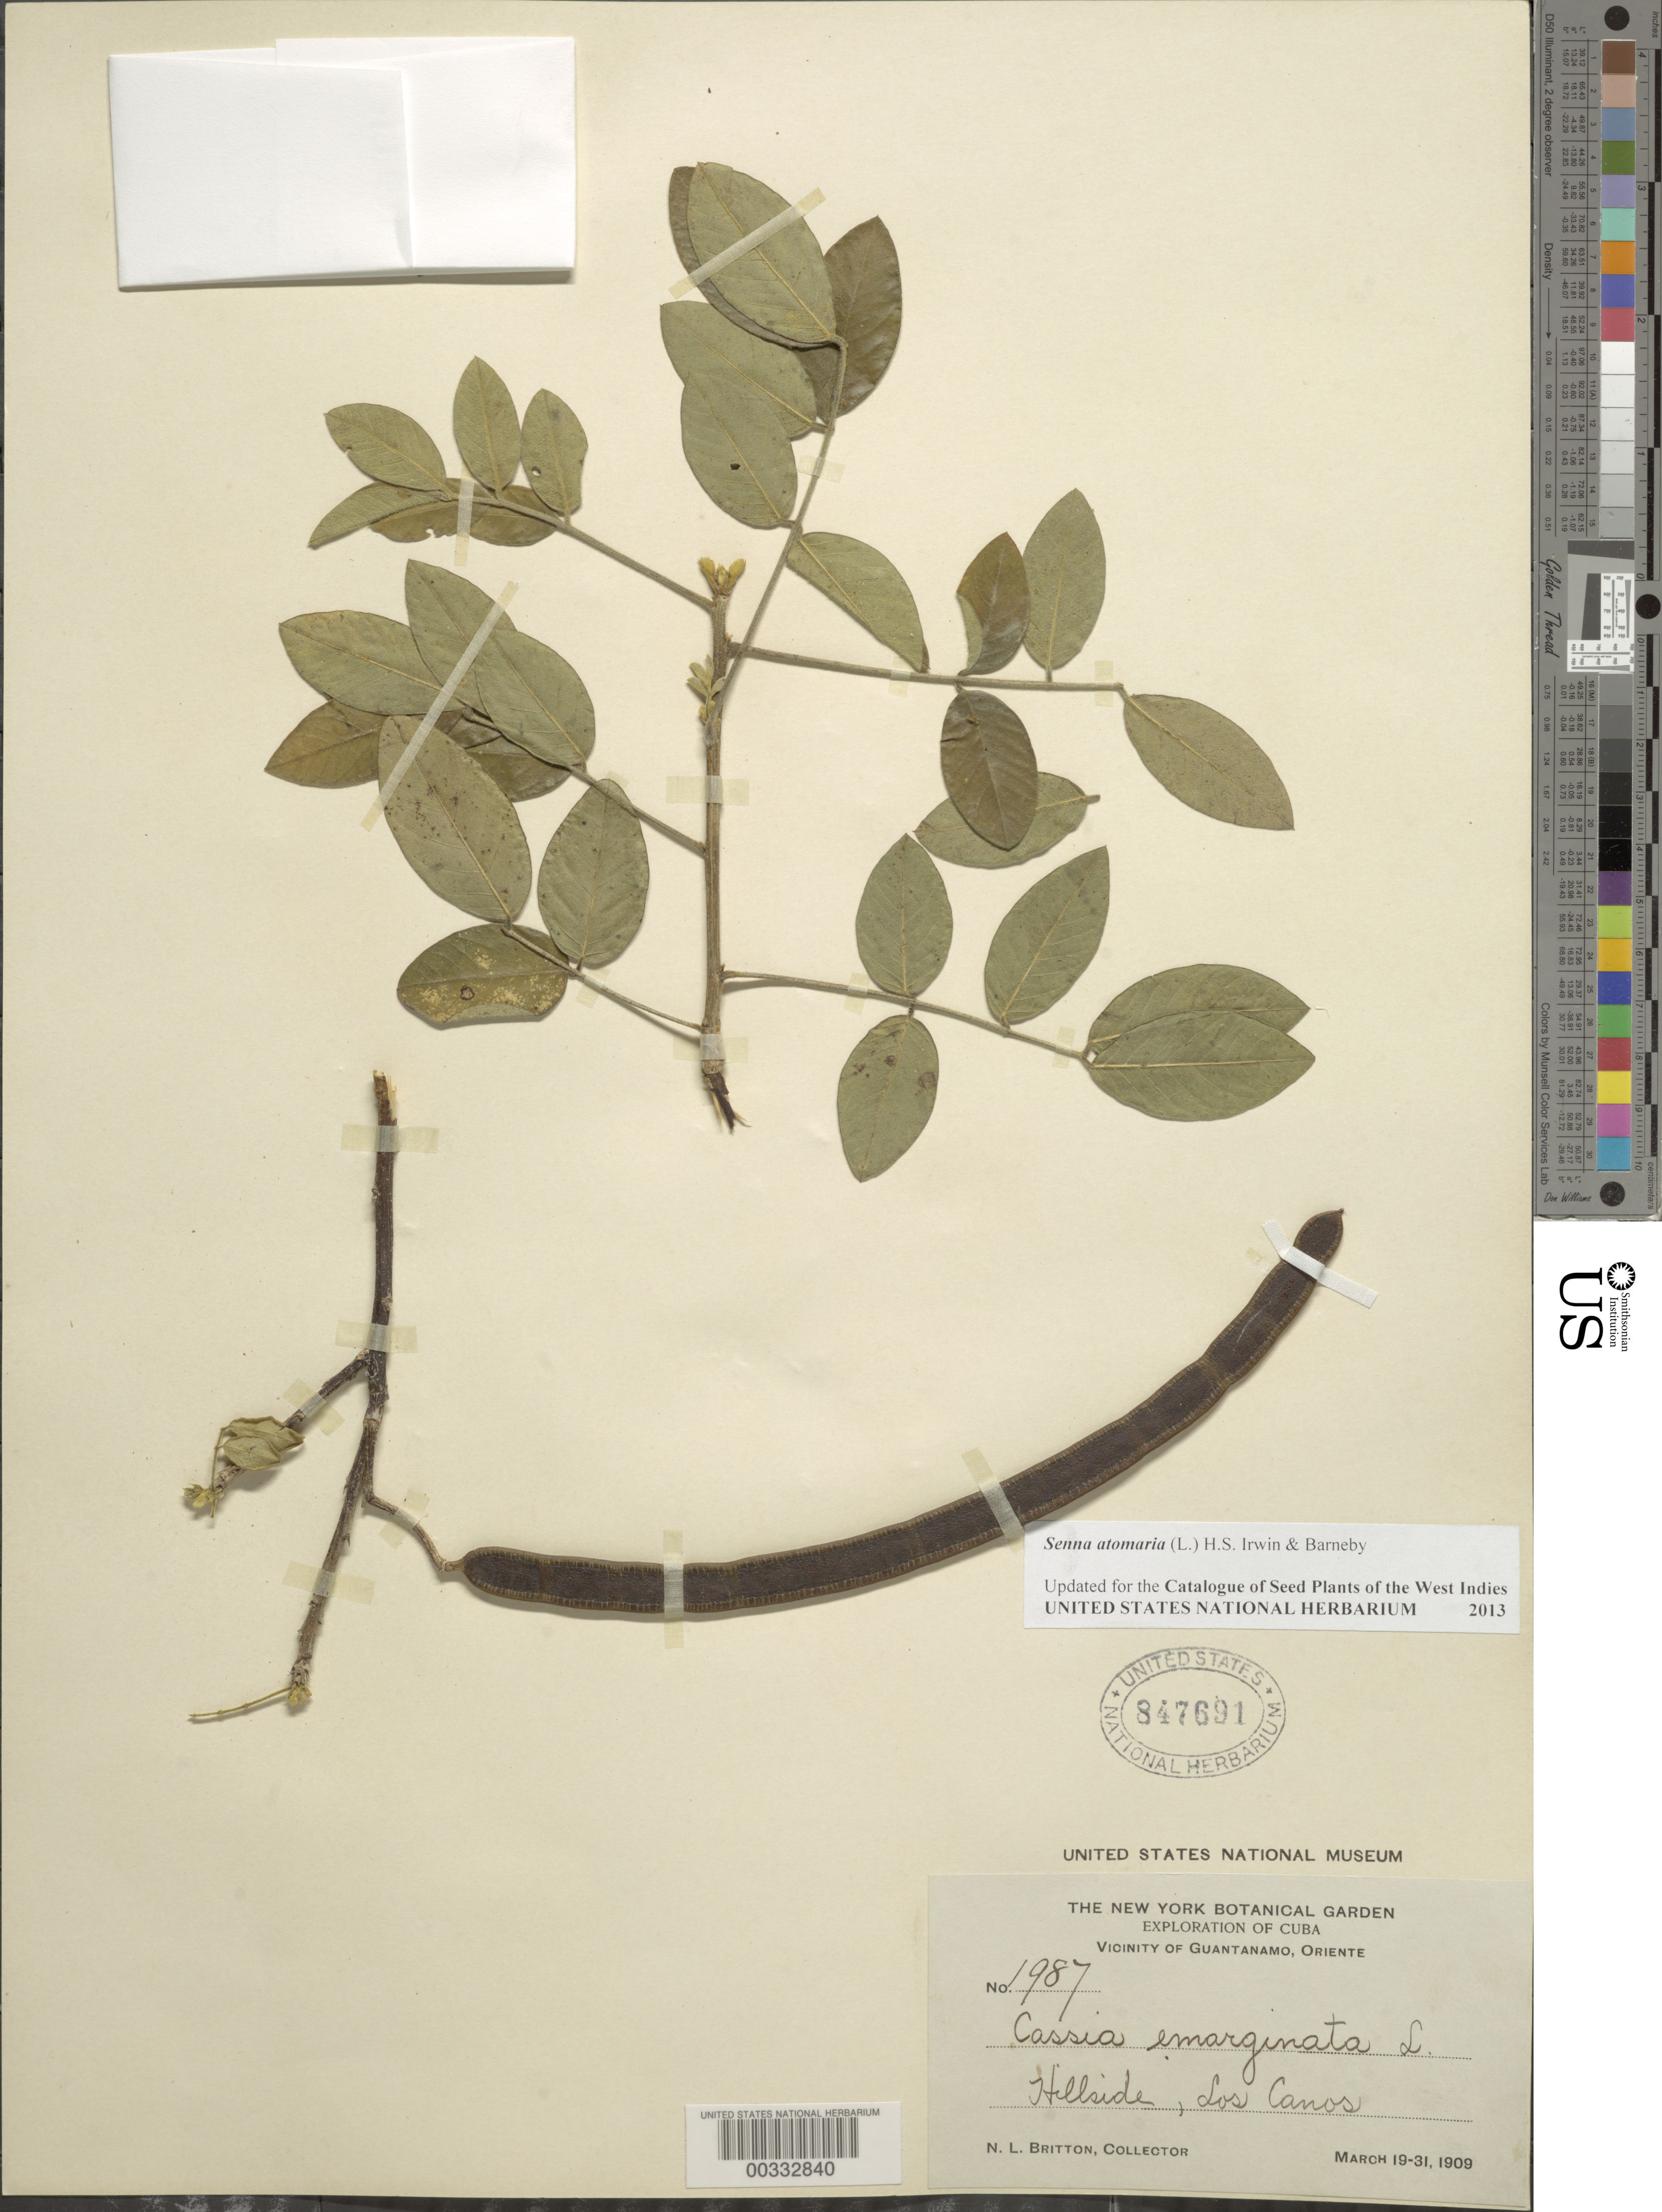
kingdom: Plantae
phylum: Tracheophyta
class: Magnoliopsida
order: Fabales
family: Fabaceae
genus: Senna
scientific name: Senna atomaria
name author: (L.) H.S. Irwin & Barneby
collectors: N. Britton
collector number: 1987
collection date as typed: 19 Mar 1909 to 31 Mar 1909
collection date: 1909-03-19/1909-03-31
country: Cuba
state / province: Oriente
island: Greater Antilles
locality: Los canos, vicinity of guantanamo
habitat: Hillside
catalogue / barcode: US 847691